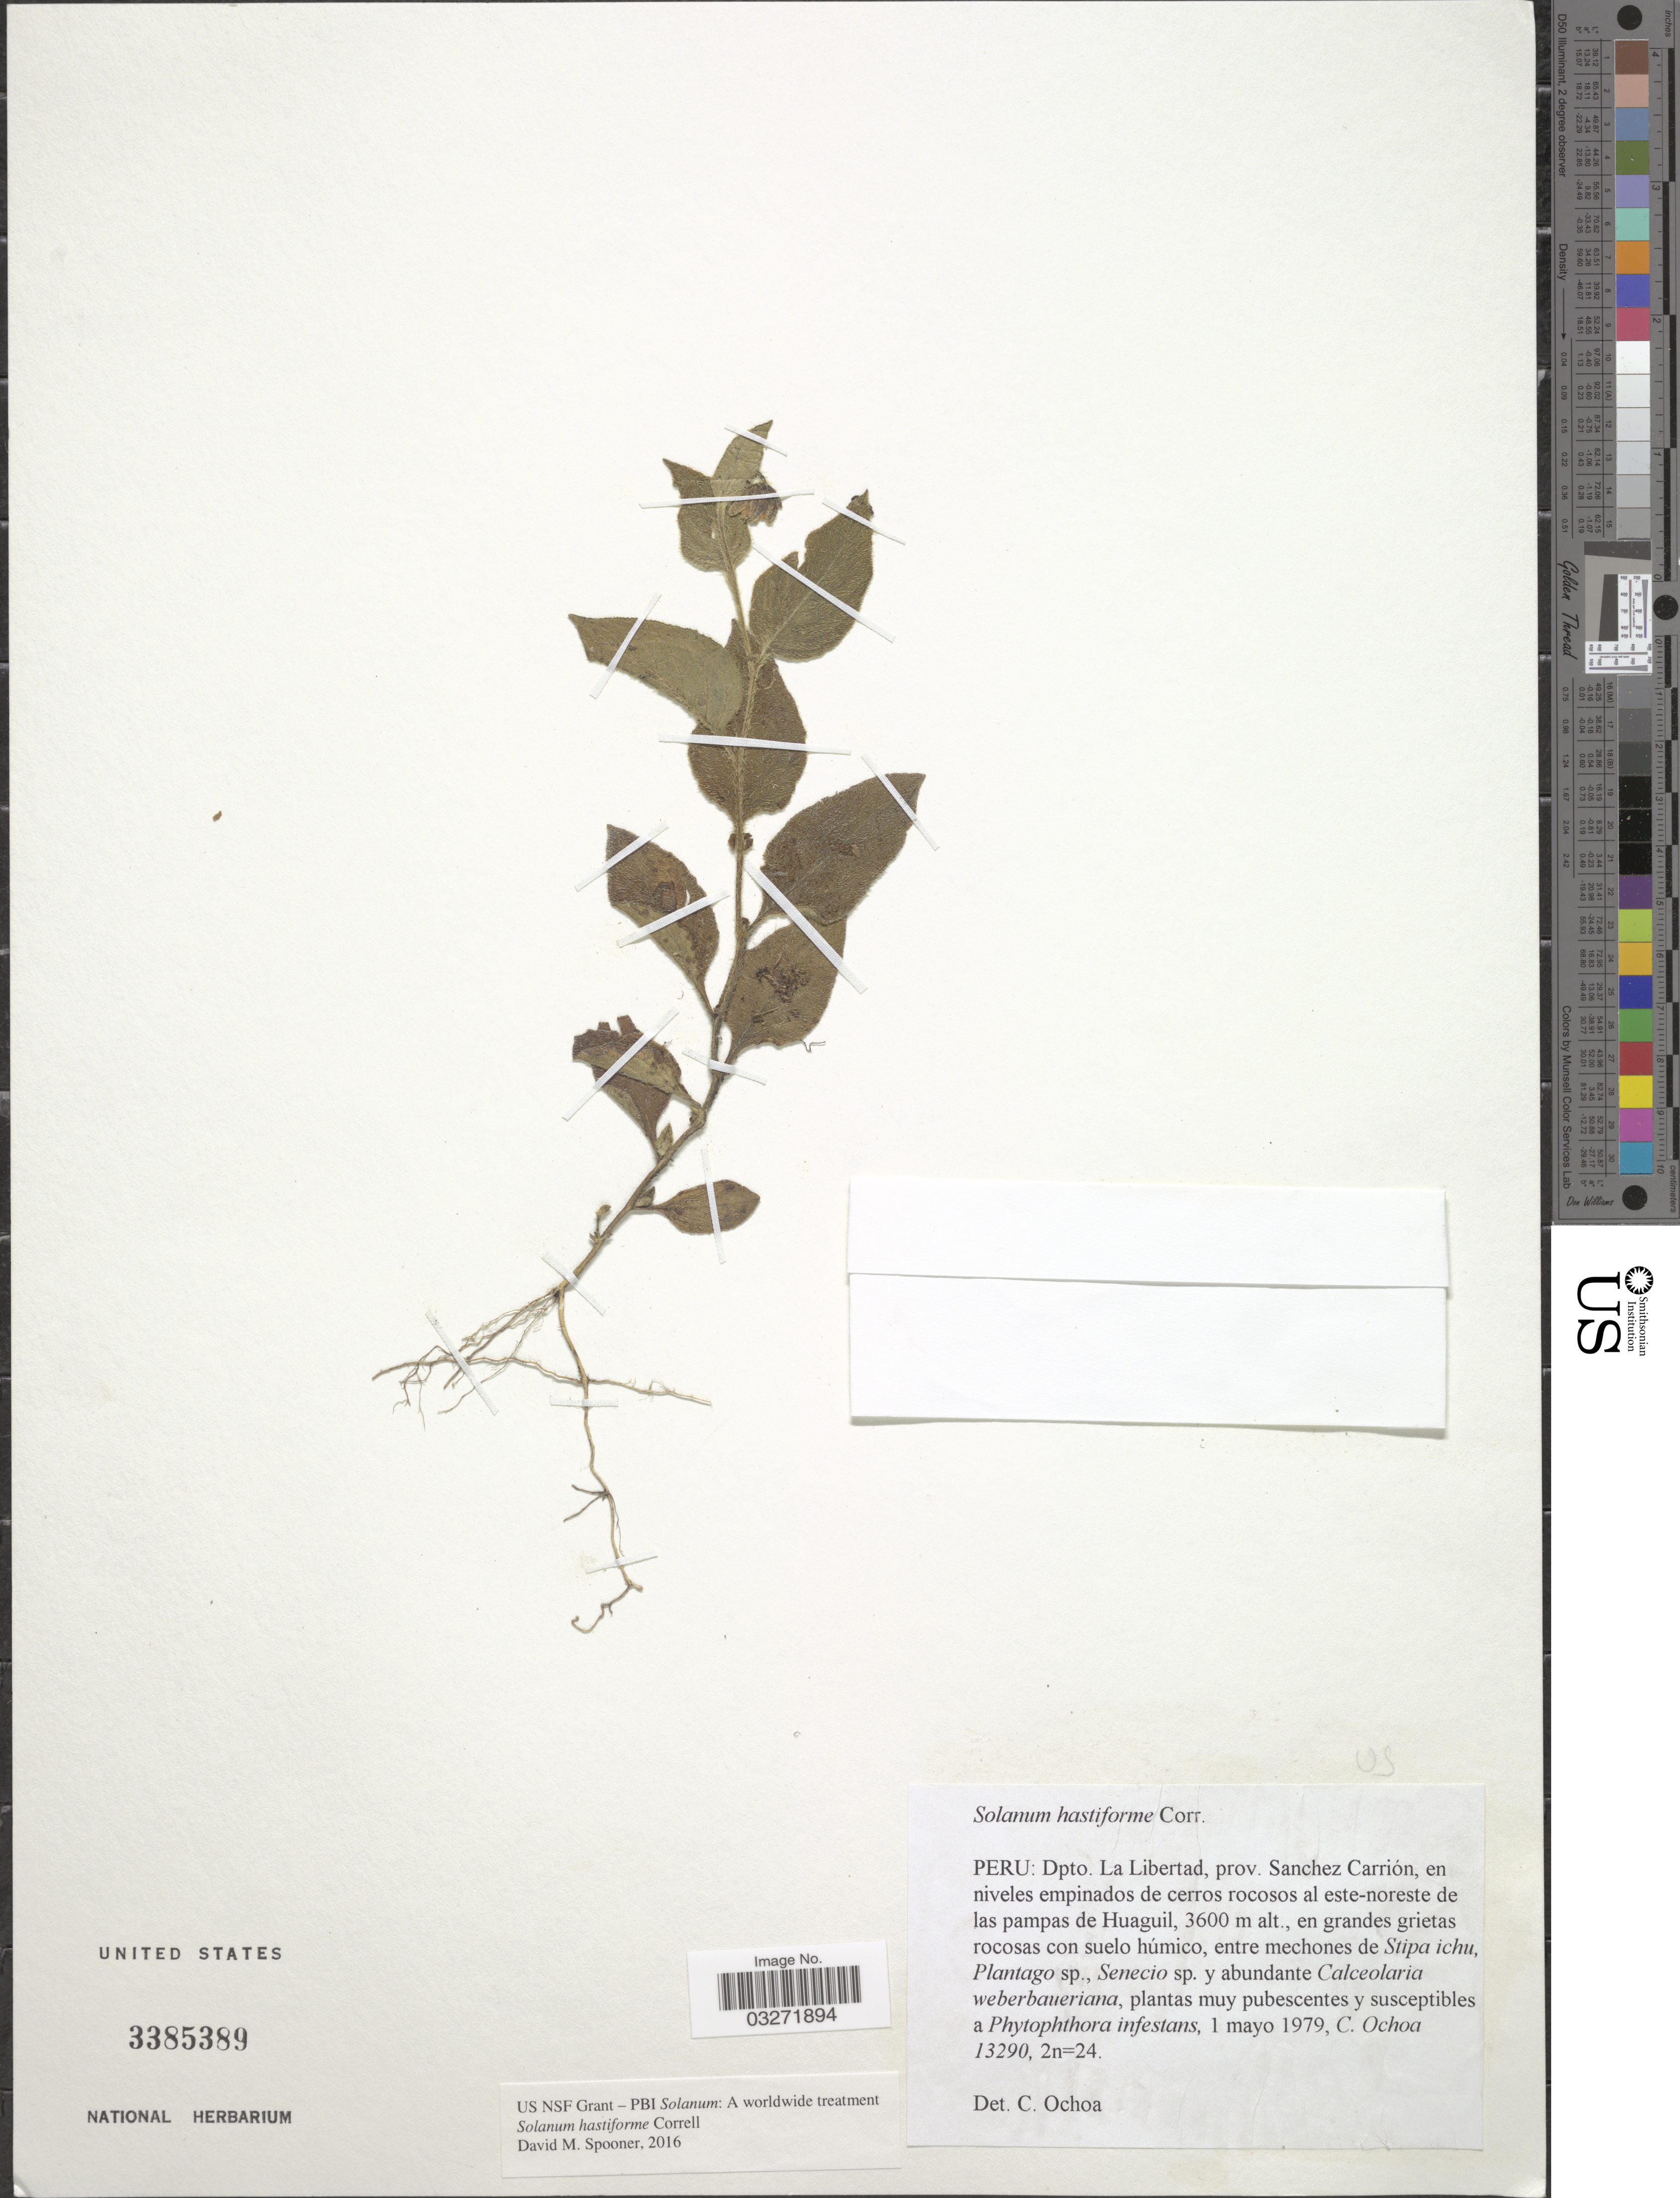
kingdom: Plantae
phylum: Tracheophyta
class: Magnoliopsida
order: Solanales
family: Solanaceae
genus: Solanum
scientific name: Solanum hastiforme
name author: Correll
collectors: C. Ochoa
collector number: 13290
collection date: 1979-05-01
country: Peru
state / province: La Libertad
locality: Dpto. La Libertad, prov. Sanchez Carrión, en niveles empinados de cerros rocosos al este-noreste de las pampas de Huaguil.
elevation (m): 3600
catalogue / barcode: US 3385389